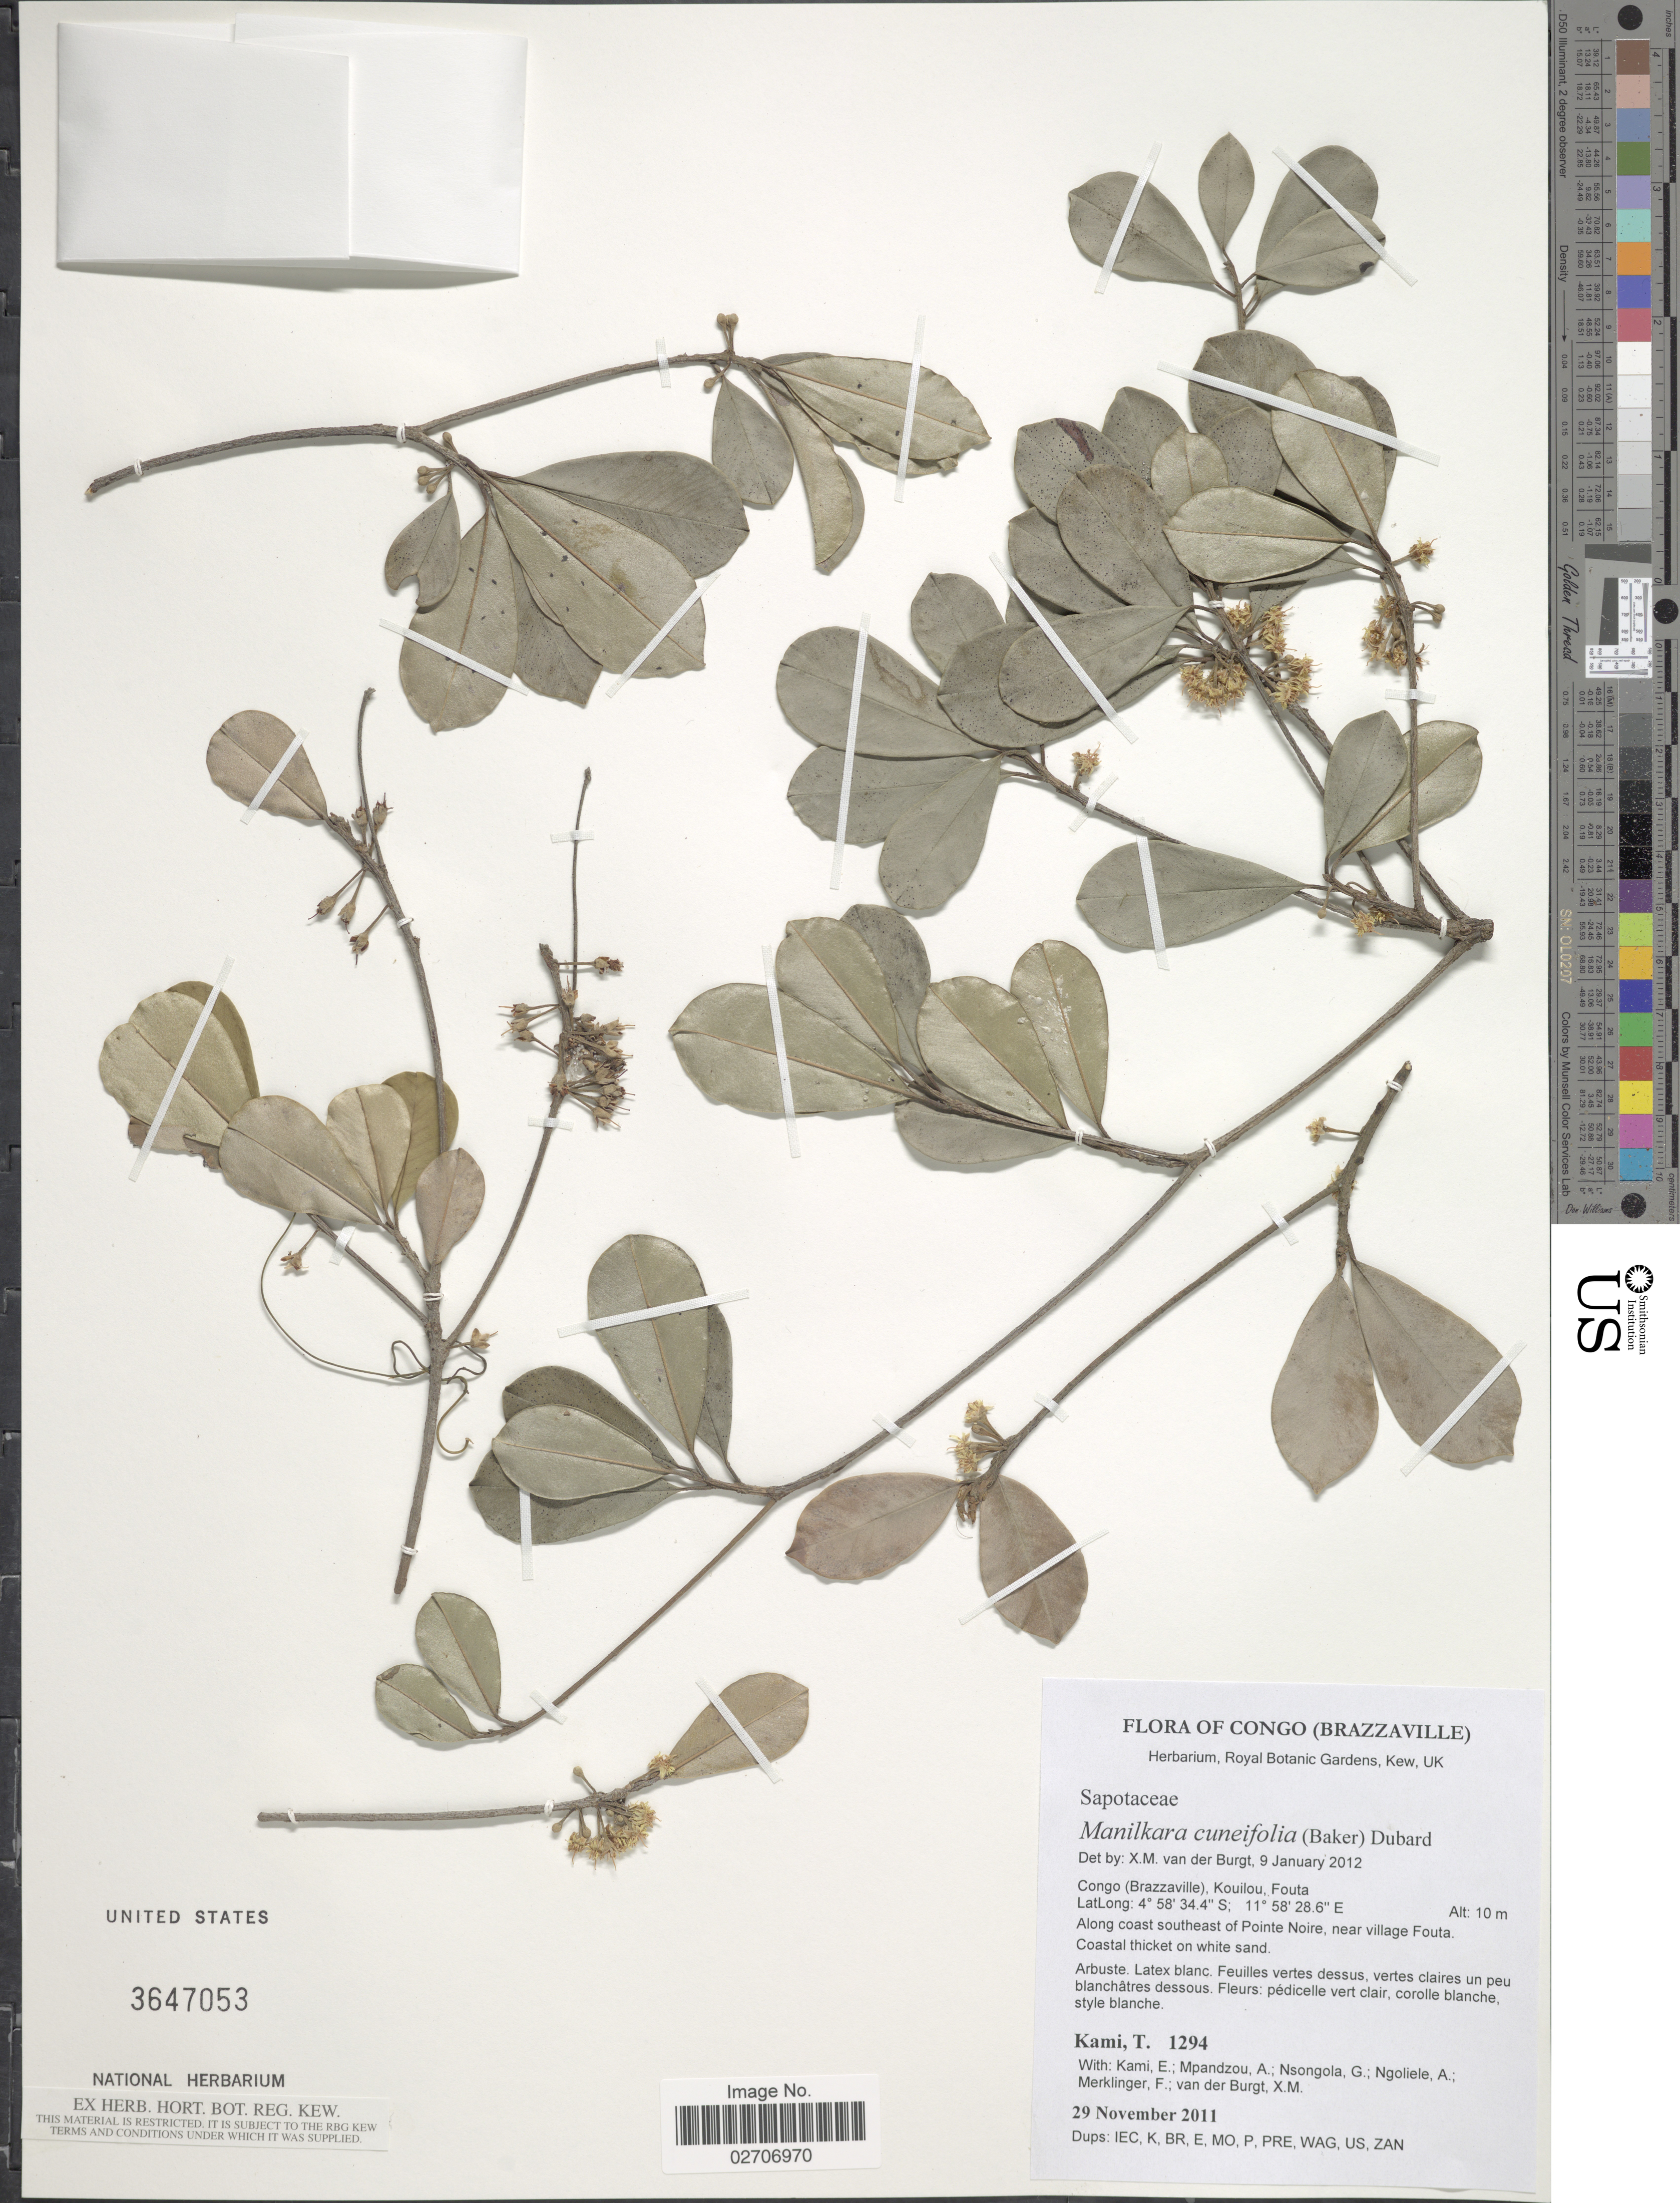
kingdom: Plantae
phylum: Tracheophyta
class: Magnoliopsida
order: Ericales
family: Sapotaceae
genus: Manilkara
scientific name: Manilkara cuneifolia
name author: (Baker) Dubard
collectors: T. Kami, E. Kami, A. Mpandzou, G. Nsongola & et al.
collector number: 1294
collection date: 2011-11-29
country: Congo, Republic of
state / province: Kouilou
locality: Congo, Kouilou, Fouta, Along coast southeast of Pointe Noire, near village Fouta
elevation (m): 10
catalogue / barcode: US 3647053